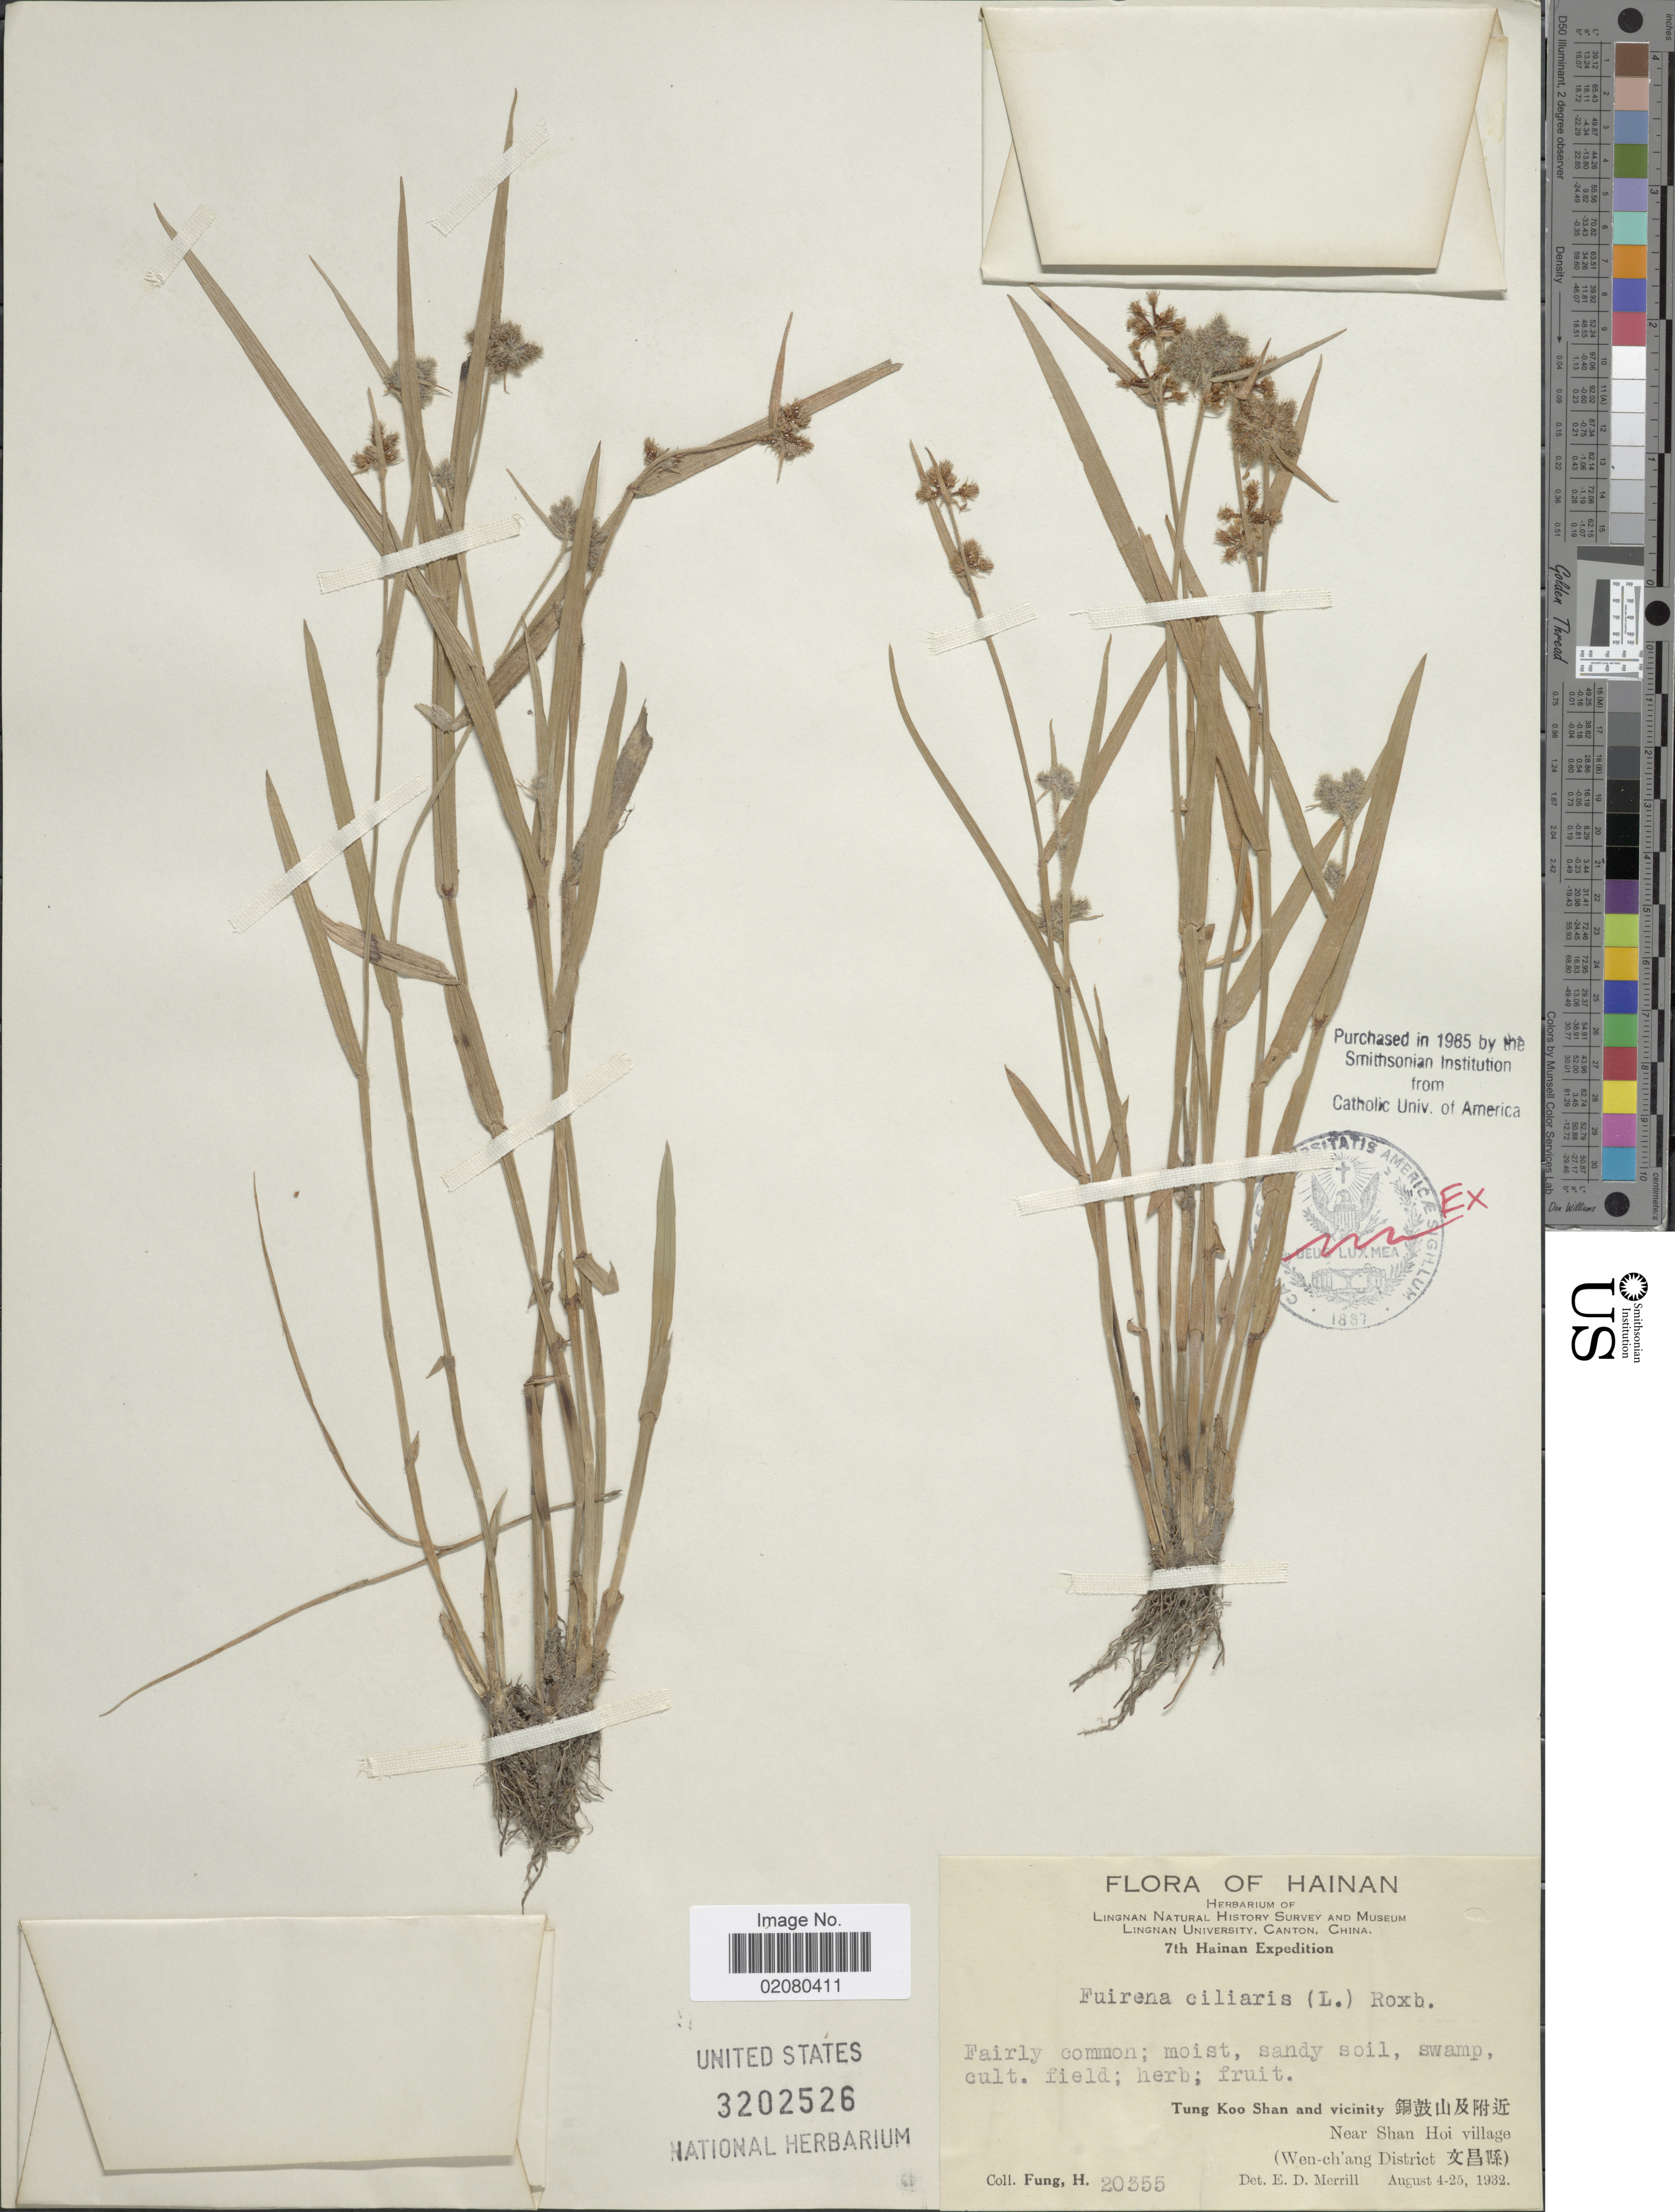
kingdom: Plantae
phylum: Tracheophyta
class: Liliopsida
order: Poales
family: Cyperaceae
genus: Fuirena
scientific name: Fuirena ciliaris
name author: (L.) Roxb.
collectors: H. Fung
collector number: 20355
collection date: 1932-08-04/1932-08-25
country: China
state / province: Hainan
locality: Swamp, cult., Tung Koo Shan and vicinity, near Shan Hoi village (Wen-ch'ang District).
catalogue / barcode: US 3202526